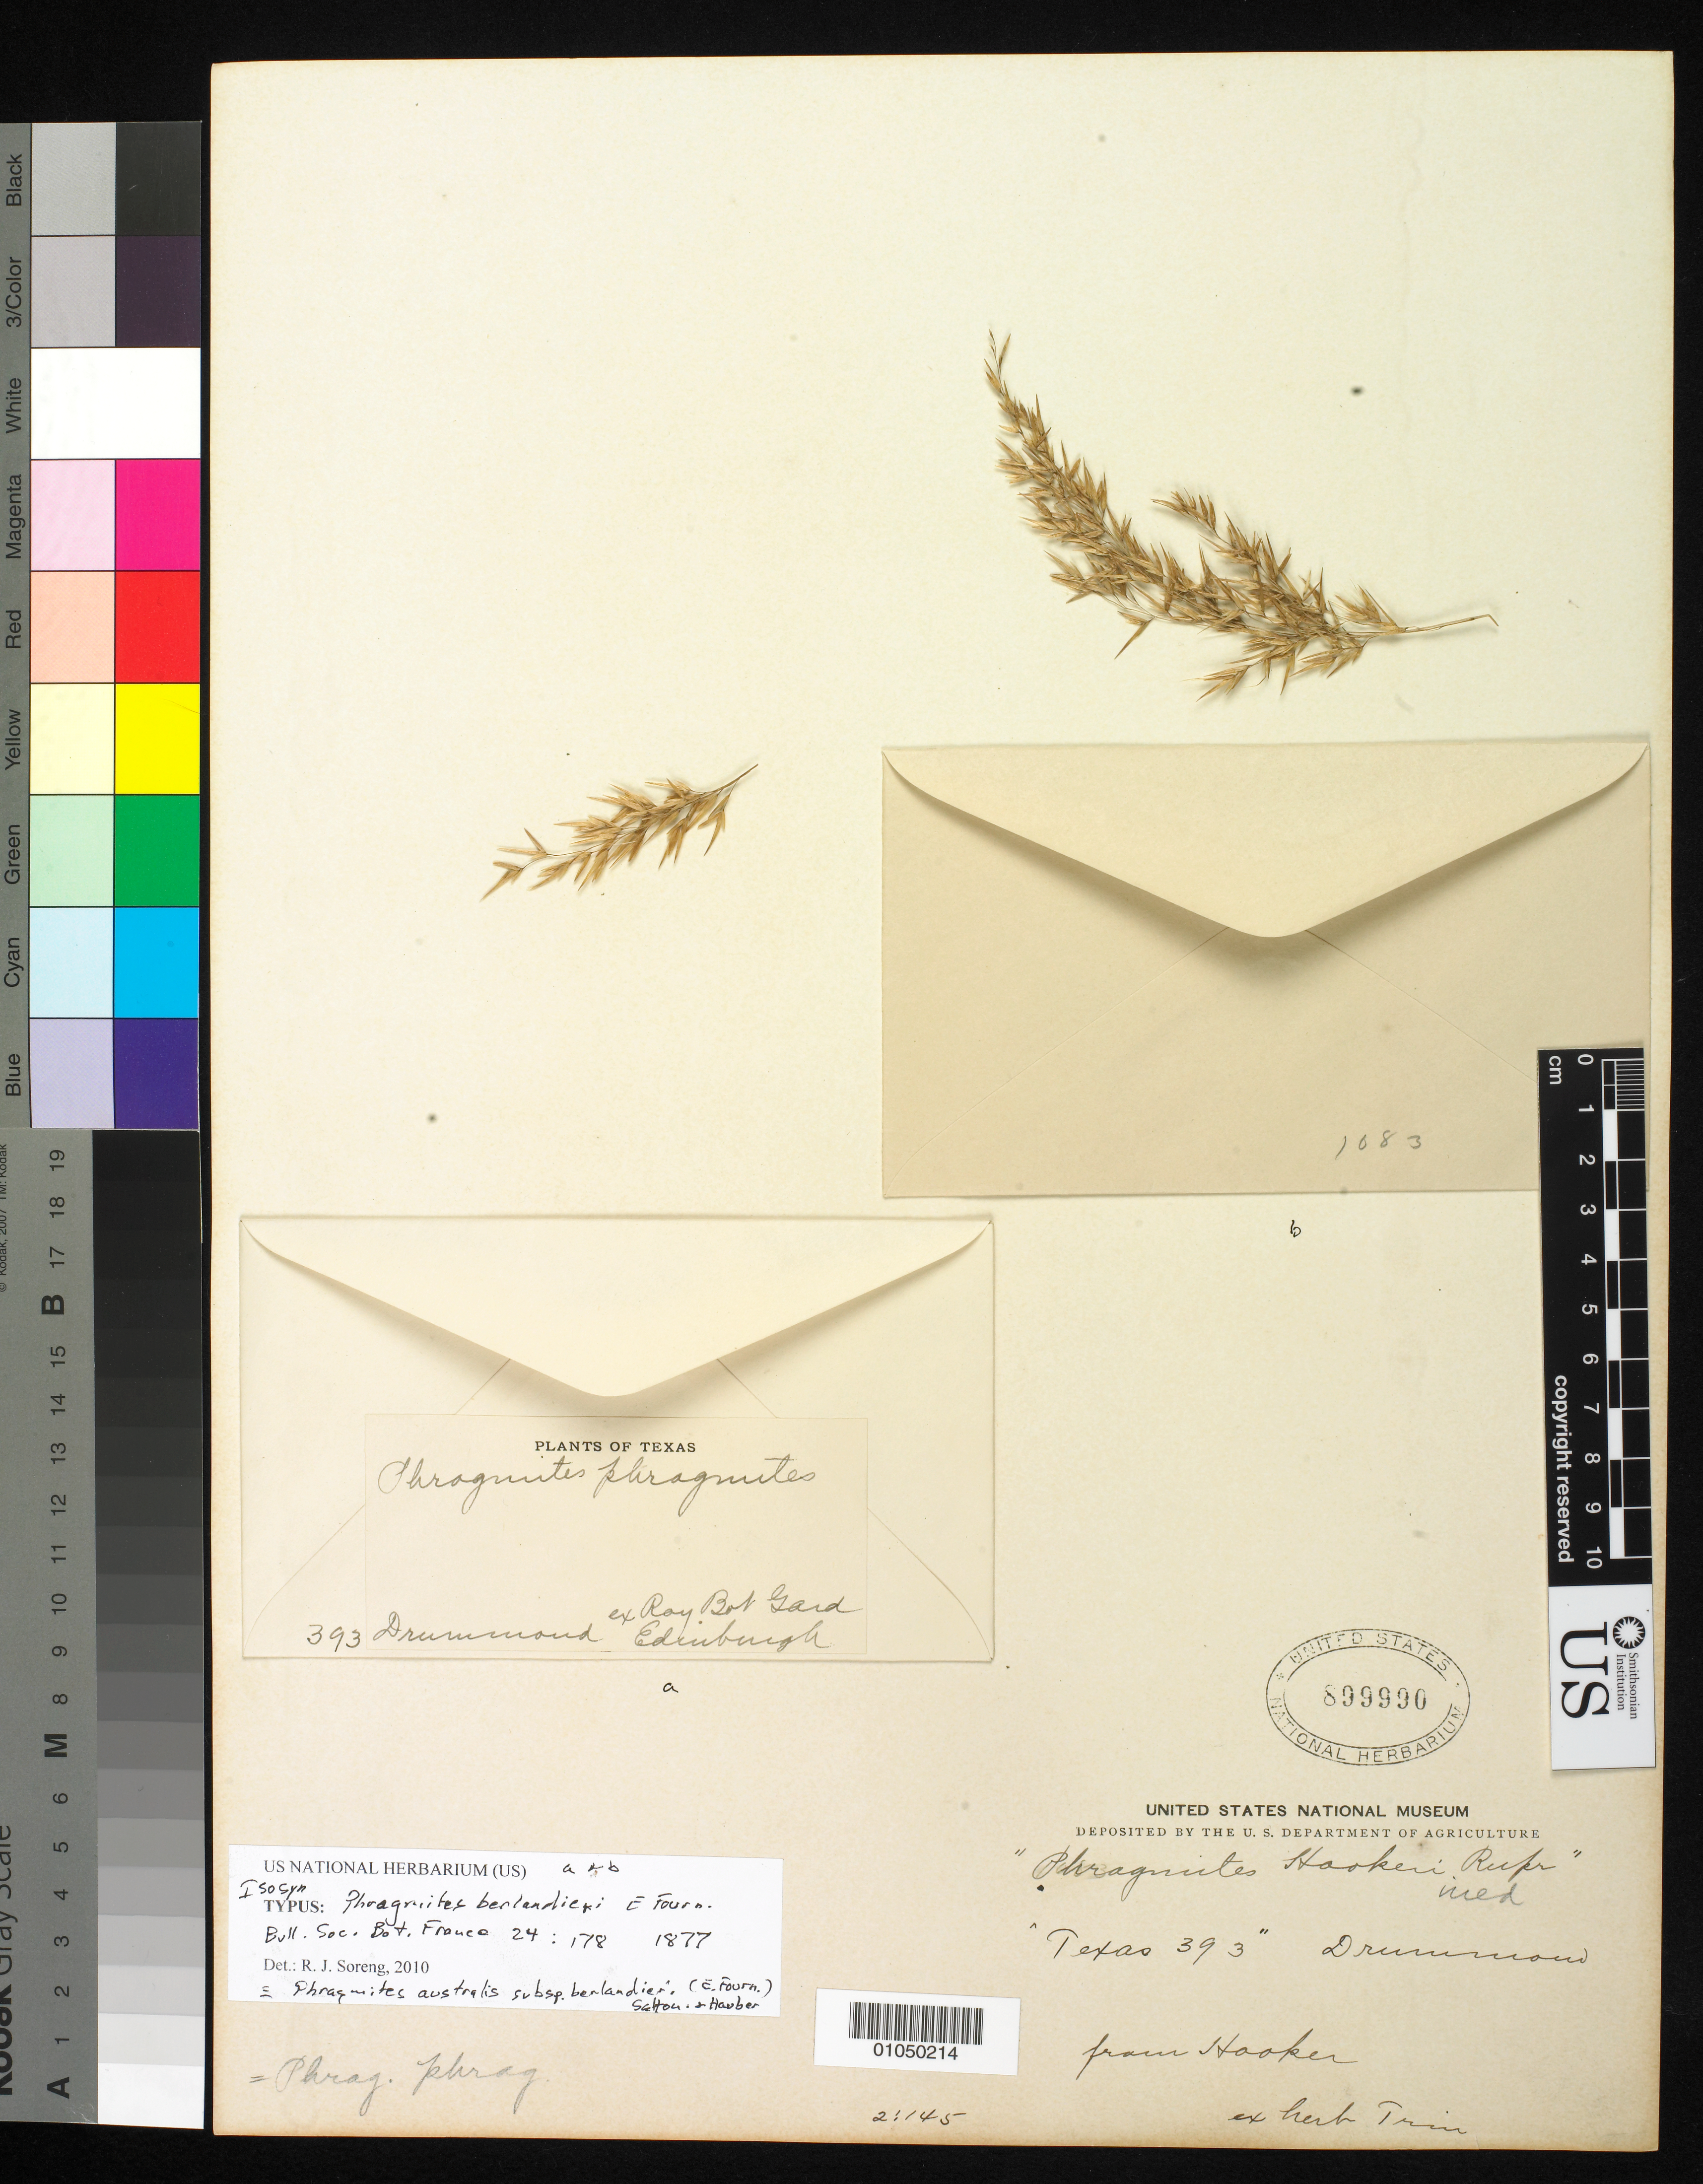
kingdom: Plantae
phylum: Tracheophyta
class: Liliopsida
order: Poales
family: Poaceae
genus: Phragmites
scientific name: Phragmites berlandieri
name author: E. Fourn.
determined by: Soreng, Robert J., Research Associate (BOT), Smithsonian Institution - National Museum of Natural History (UNITED STATES)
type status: Isosyntype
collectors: T. Drummond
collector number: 393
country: United States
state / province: Texas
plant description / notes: Fragmentary material of type specimen ex herb. Edinburgh & ex herb. Trin.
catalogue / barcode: US 899990